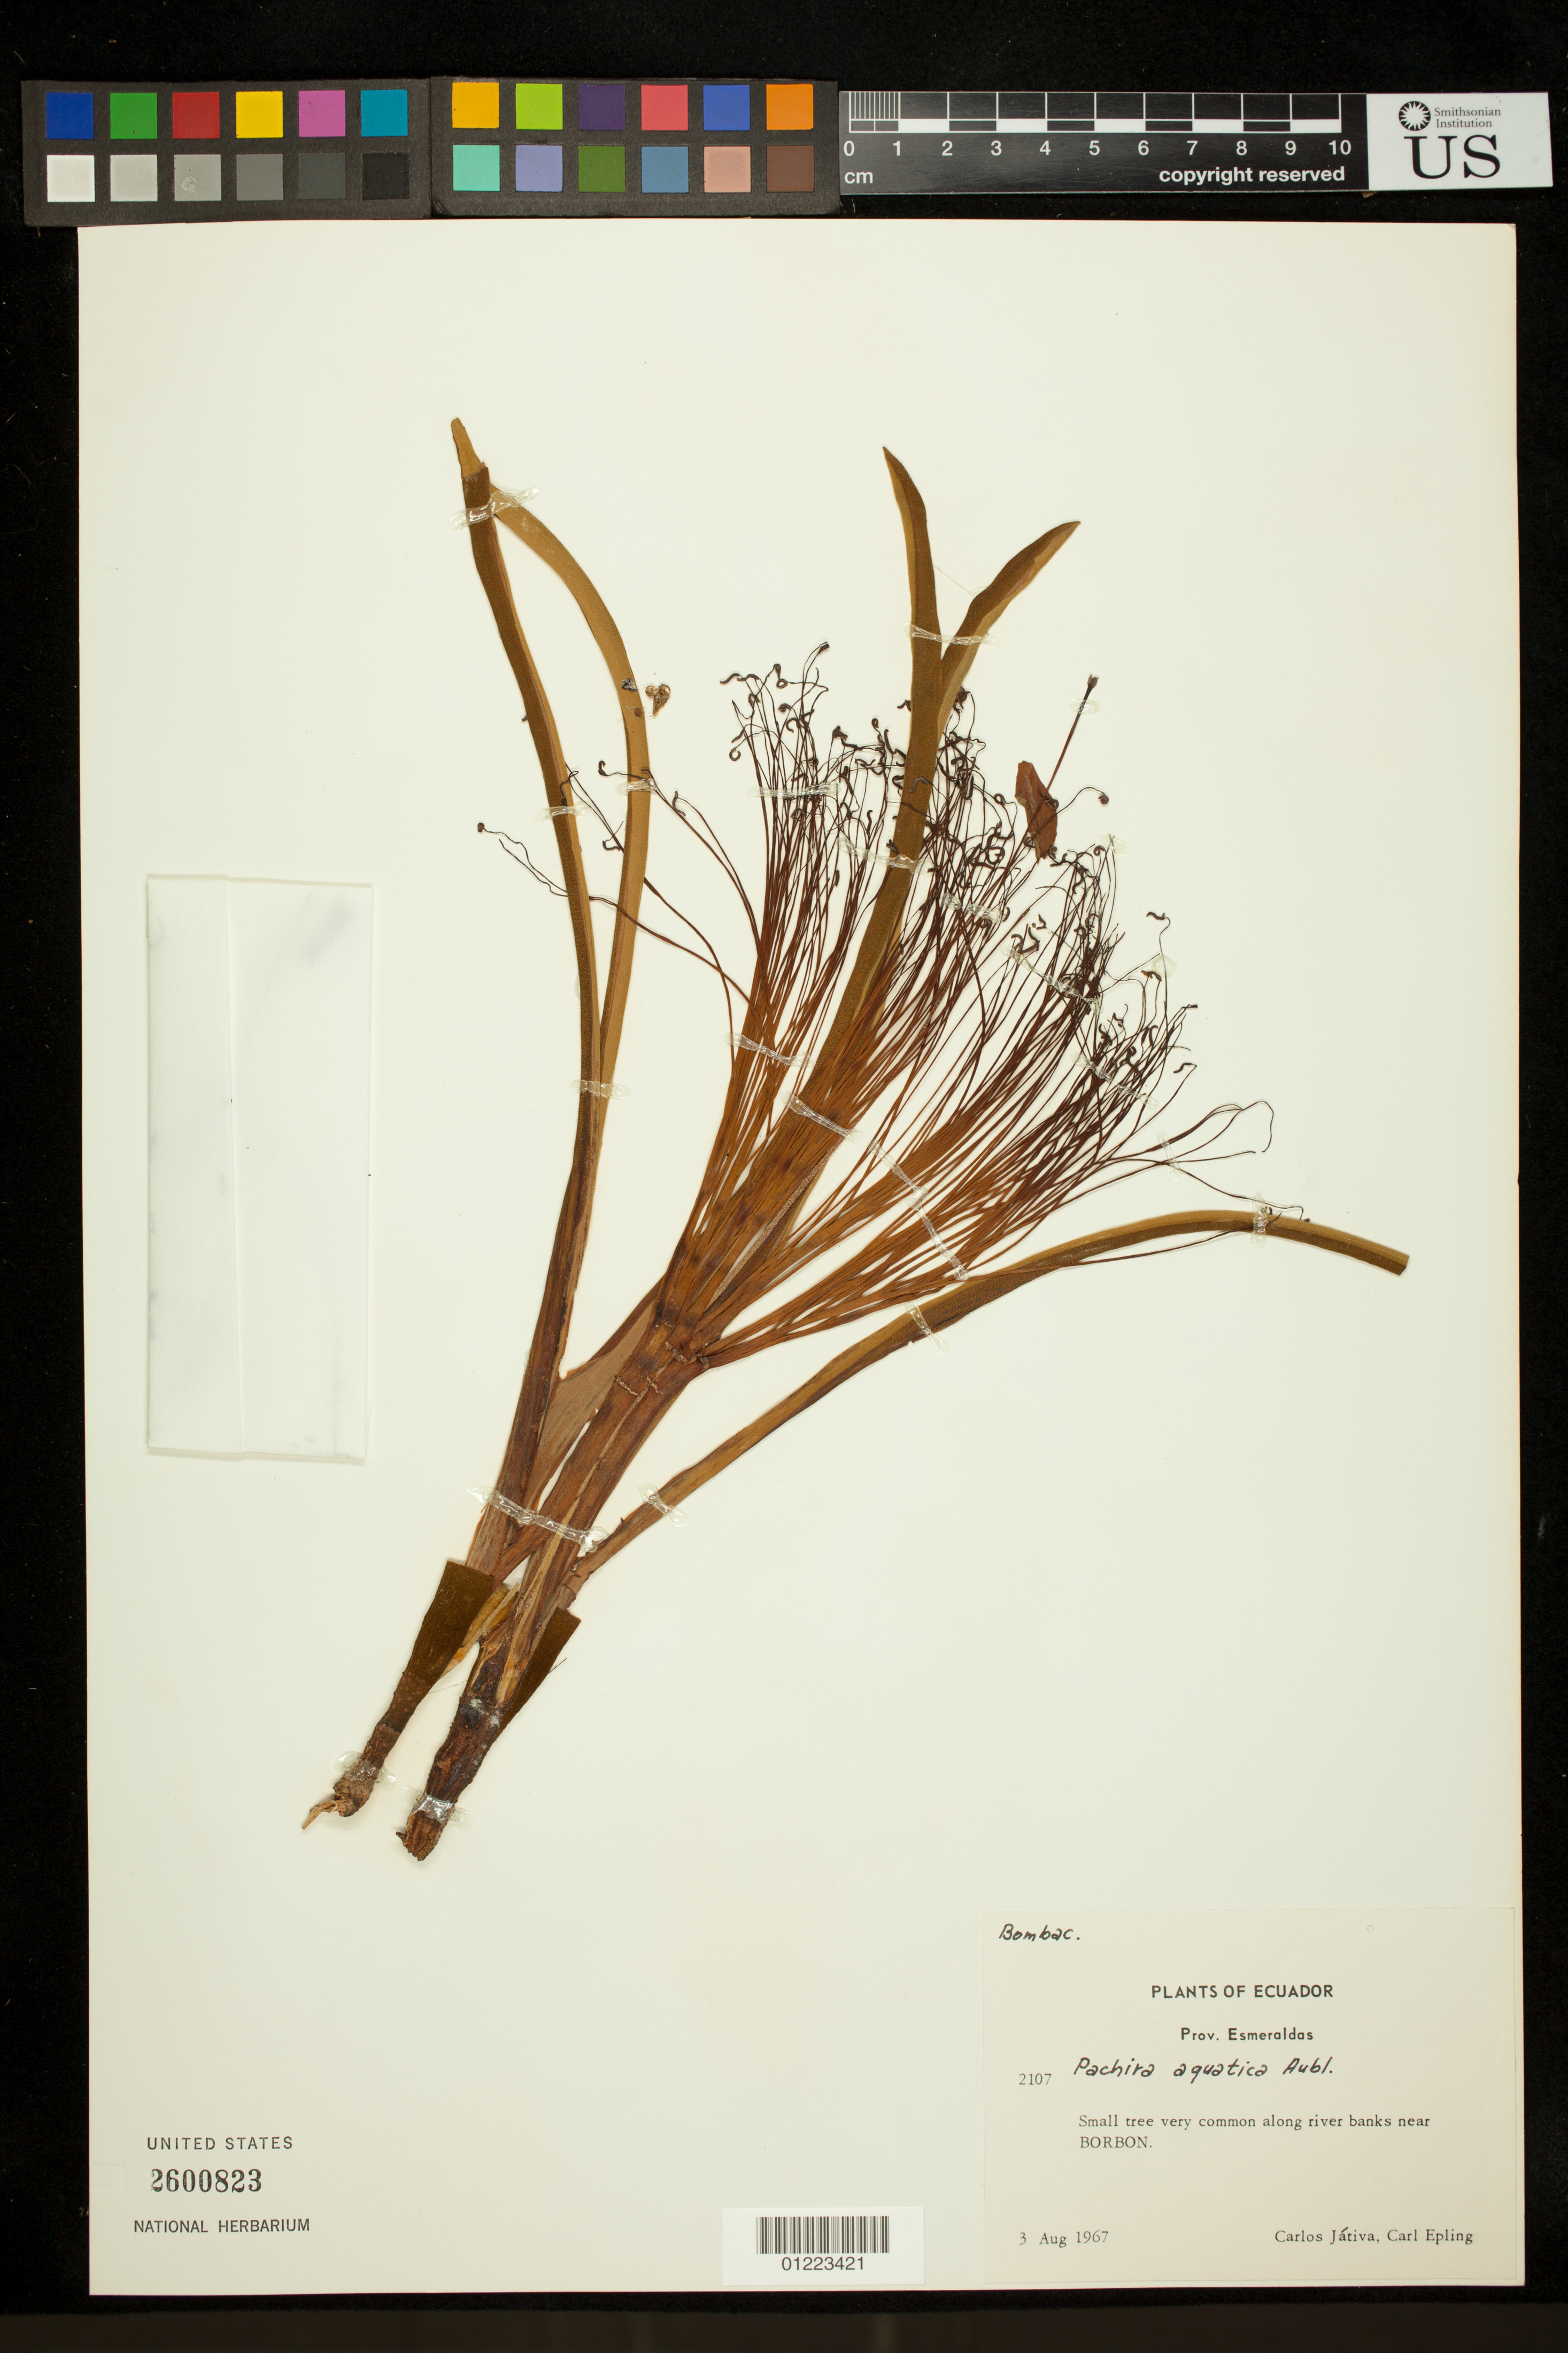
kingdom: Plantae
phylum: Tracheophyta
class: Magnoliopsida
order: Malvales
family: Malvaceae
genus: Pachira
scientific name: Pachira aquatica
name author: Aubl.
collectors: C. D. Játiva & C. C. Epling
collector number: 2107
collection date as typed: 8/3/1967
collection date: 1967-08-03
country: Ecuador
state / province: Esmeraldas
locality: Along river banks near Borbon.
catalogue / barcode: US 2600823